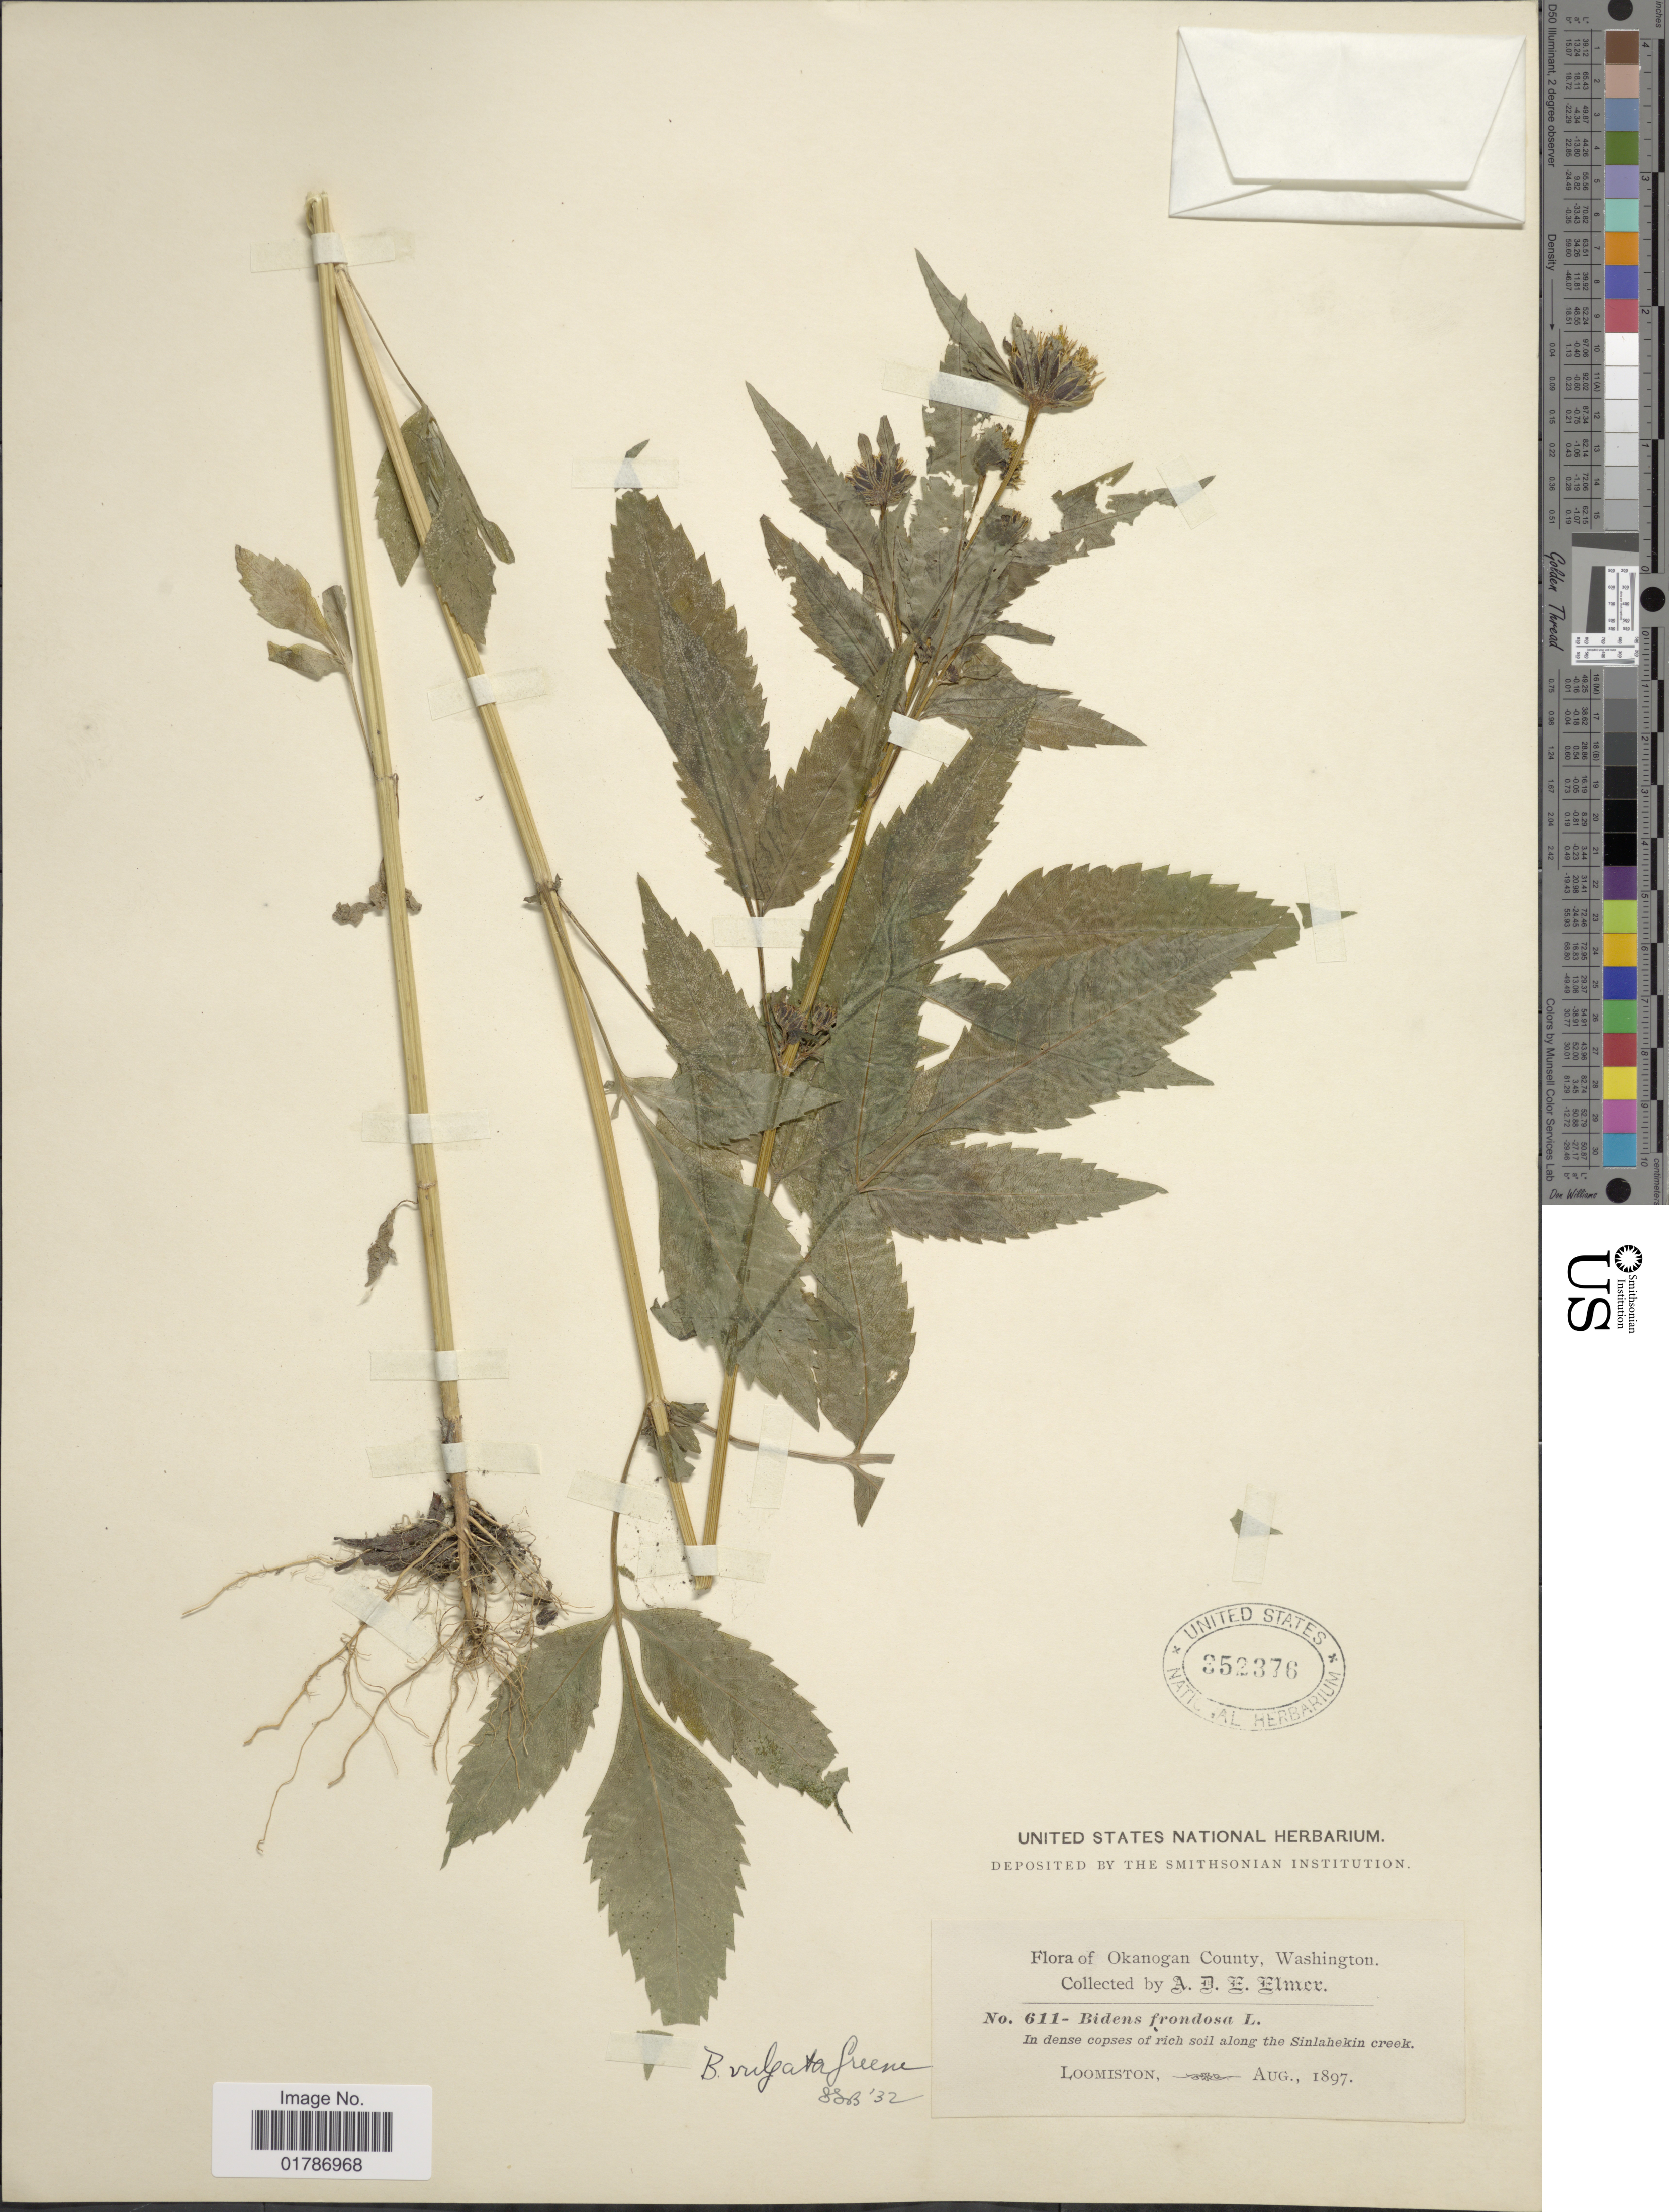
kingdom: Plantae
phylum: Tracheophyta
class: Magnoliopsida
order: Asterales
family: Asteraceae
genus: Bidens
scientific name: Bidens vulgata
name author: Greene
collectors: A. D. E. Elmer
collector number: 611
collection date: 1897-08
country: United States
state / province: Washington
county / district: Okanogan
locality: Okanogan County, Washington, In dense copses of rich soil along the Sinllahekin Creek, Loomiston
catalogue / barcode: US 352376